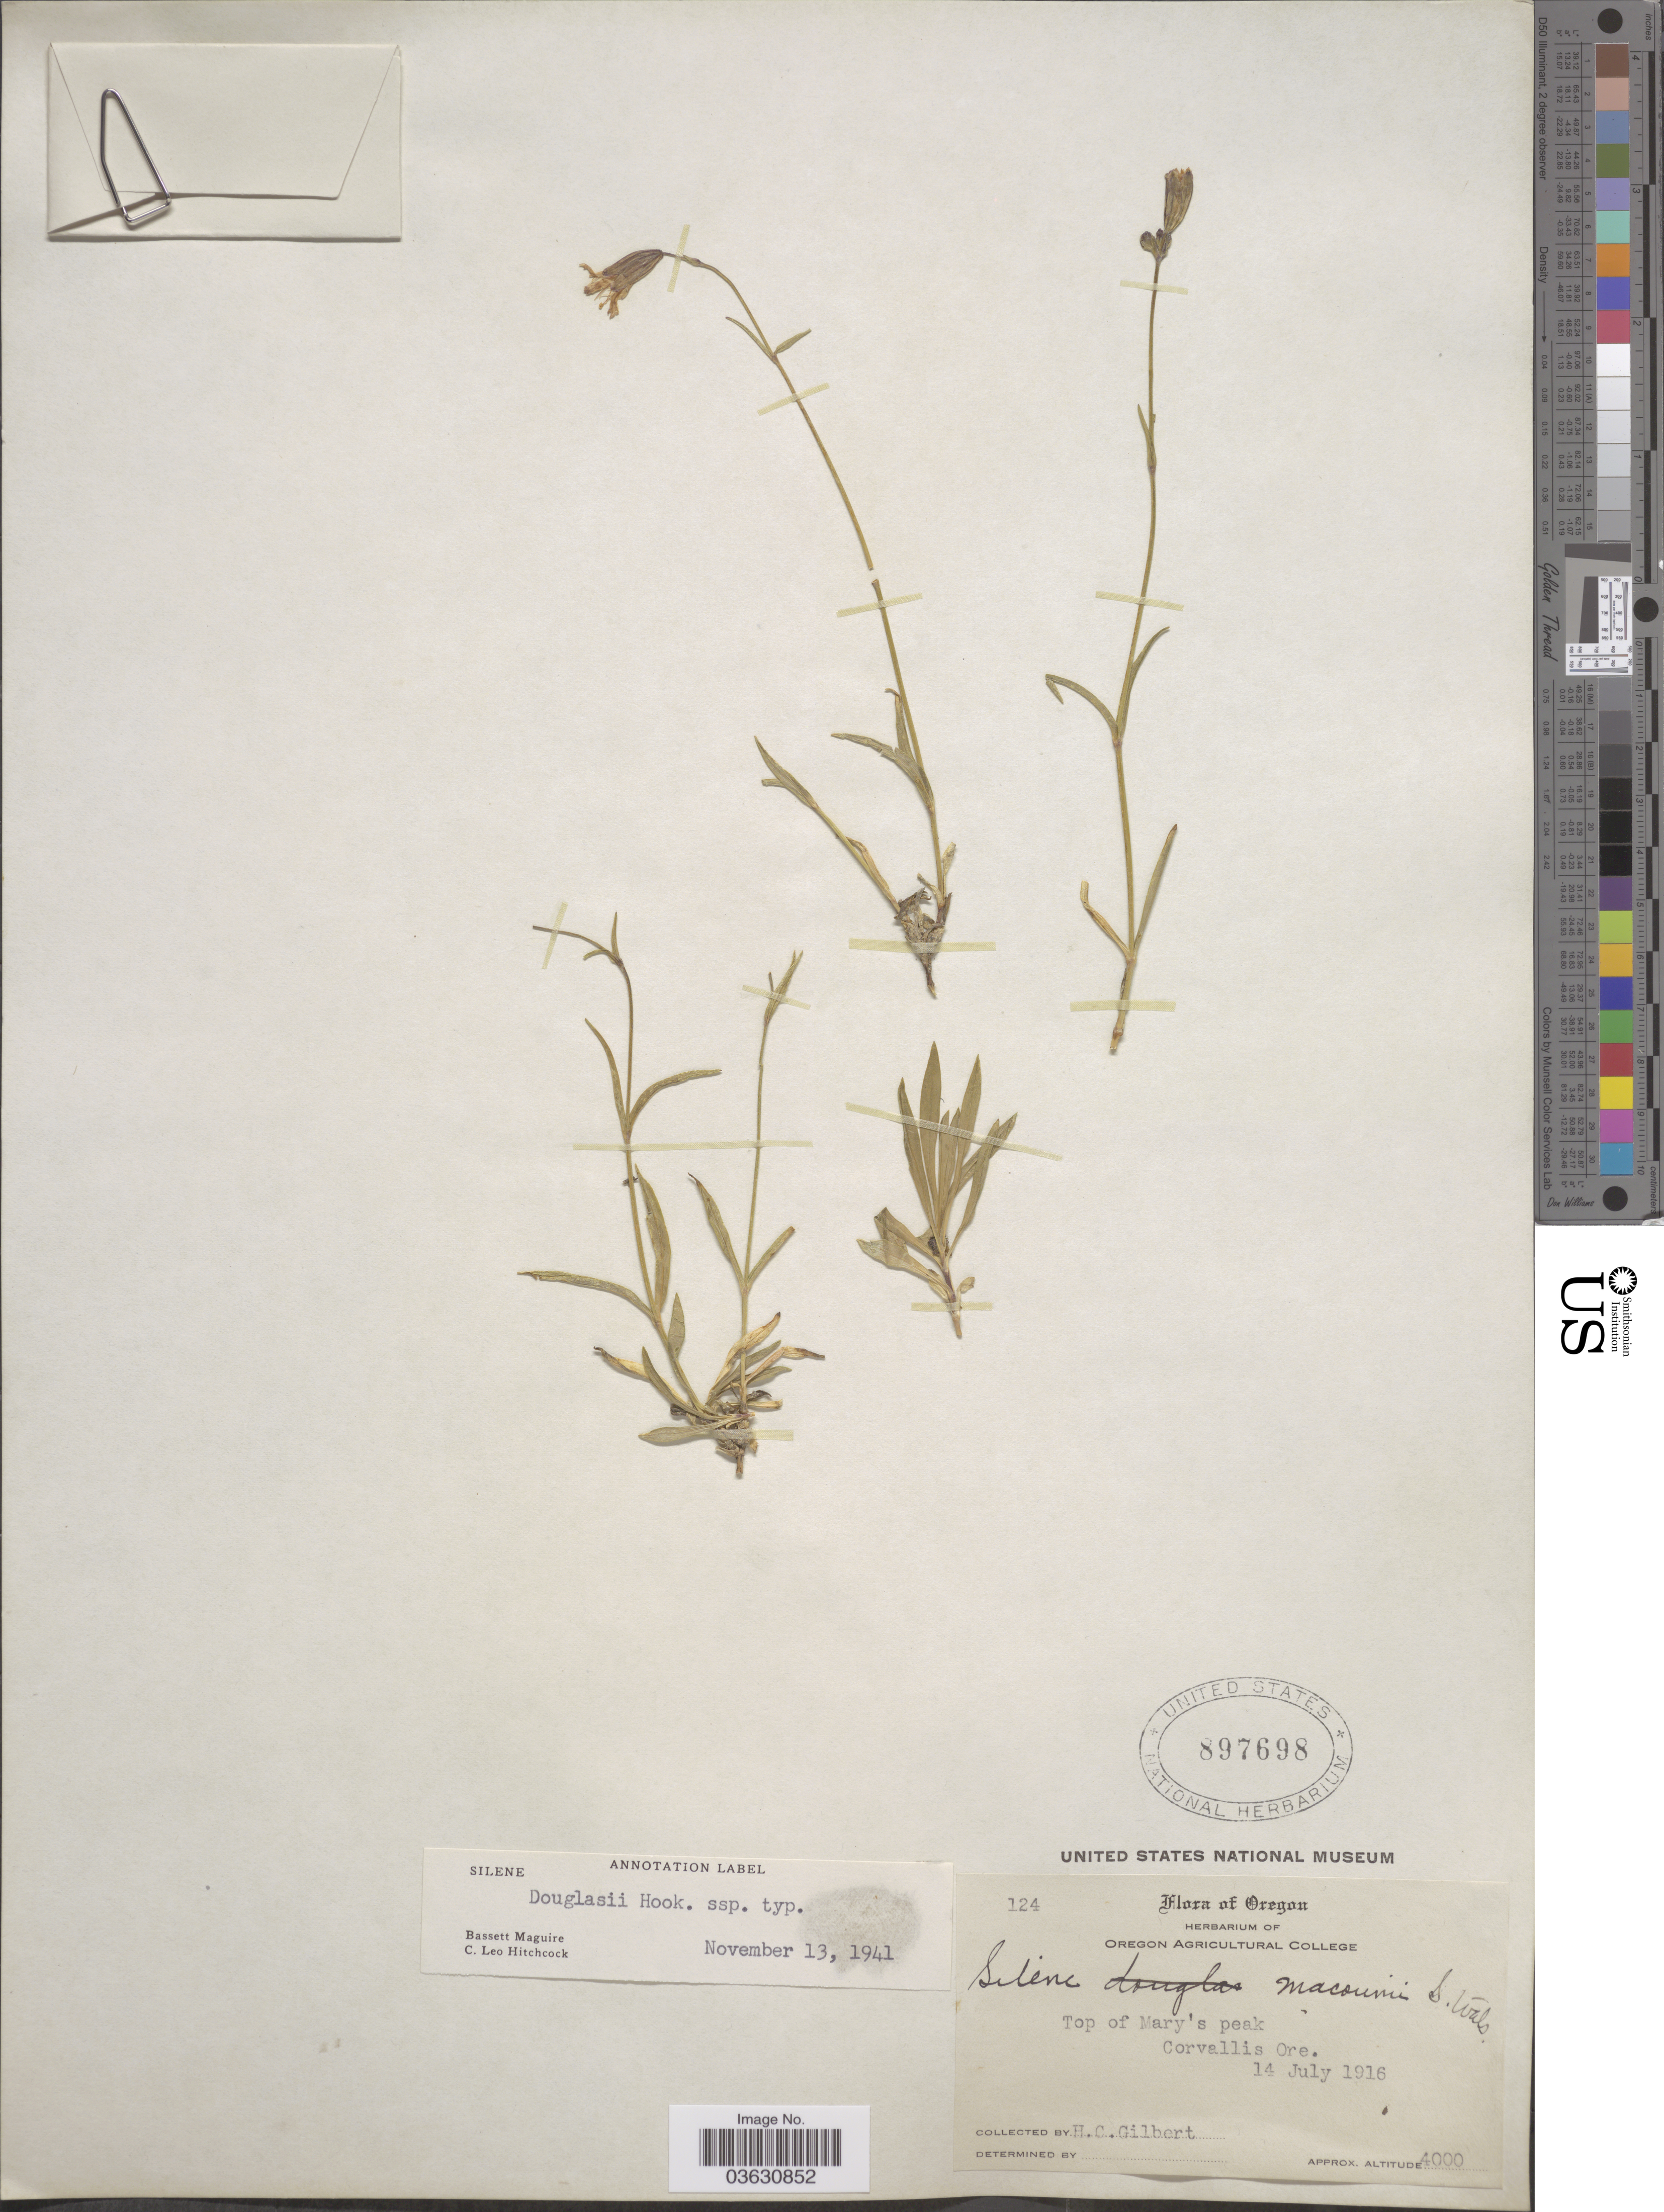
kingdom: Plantae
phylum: Tracheophyta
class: Magnoliopsida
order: Caryophyllales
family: Caryophyllaceae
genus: Silene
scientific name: Silene douglasii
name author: Hook.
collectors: H. Gilbert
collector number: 124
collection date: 1916-07-14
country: United States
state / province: Oregon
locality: Top of Mary's peak, Corvallis.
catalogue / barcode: US 897698